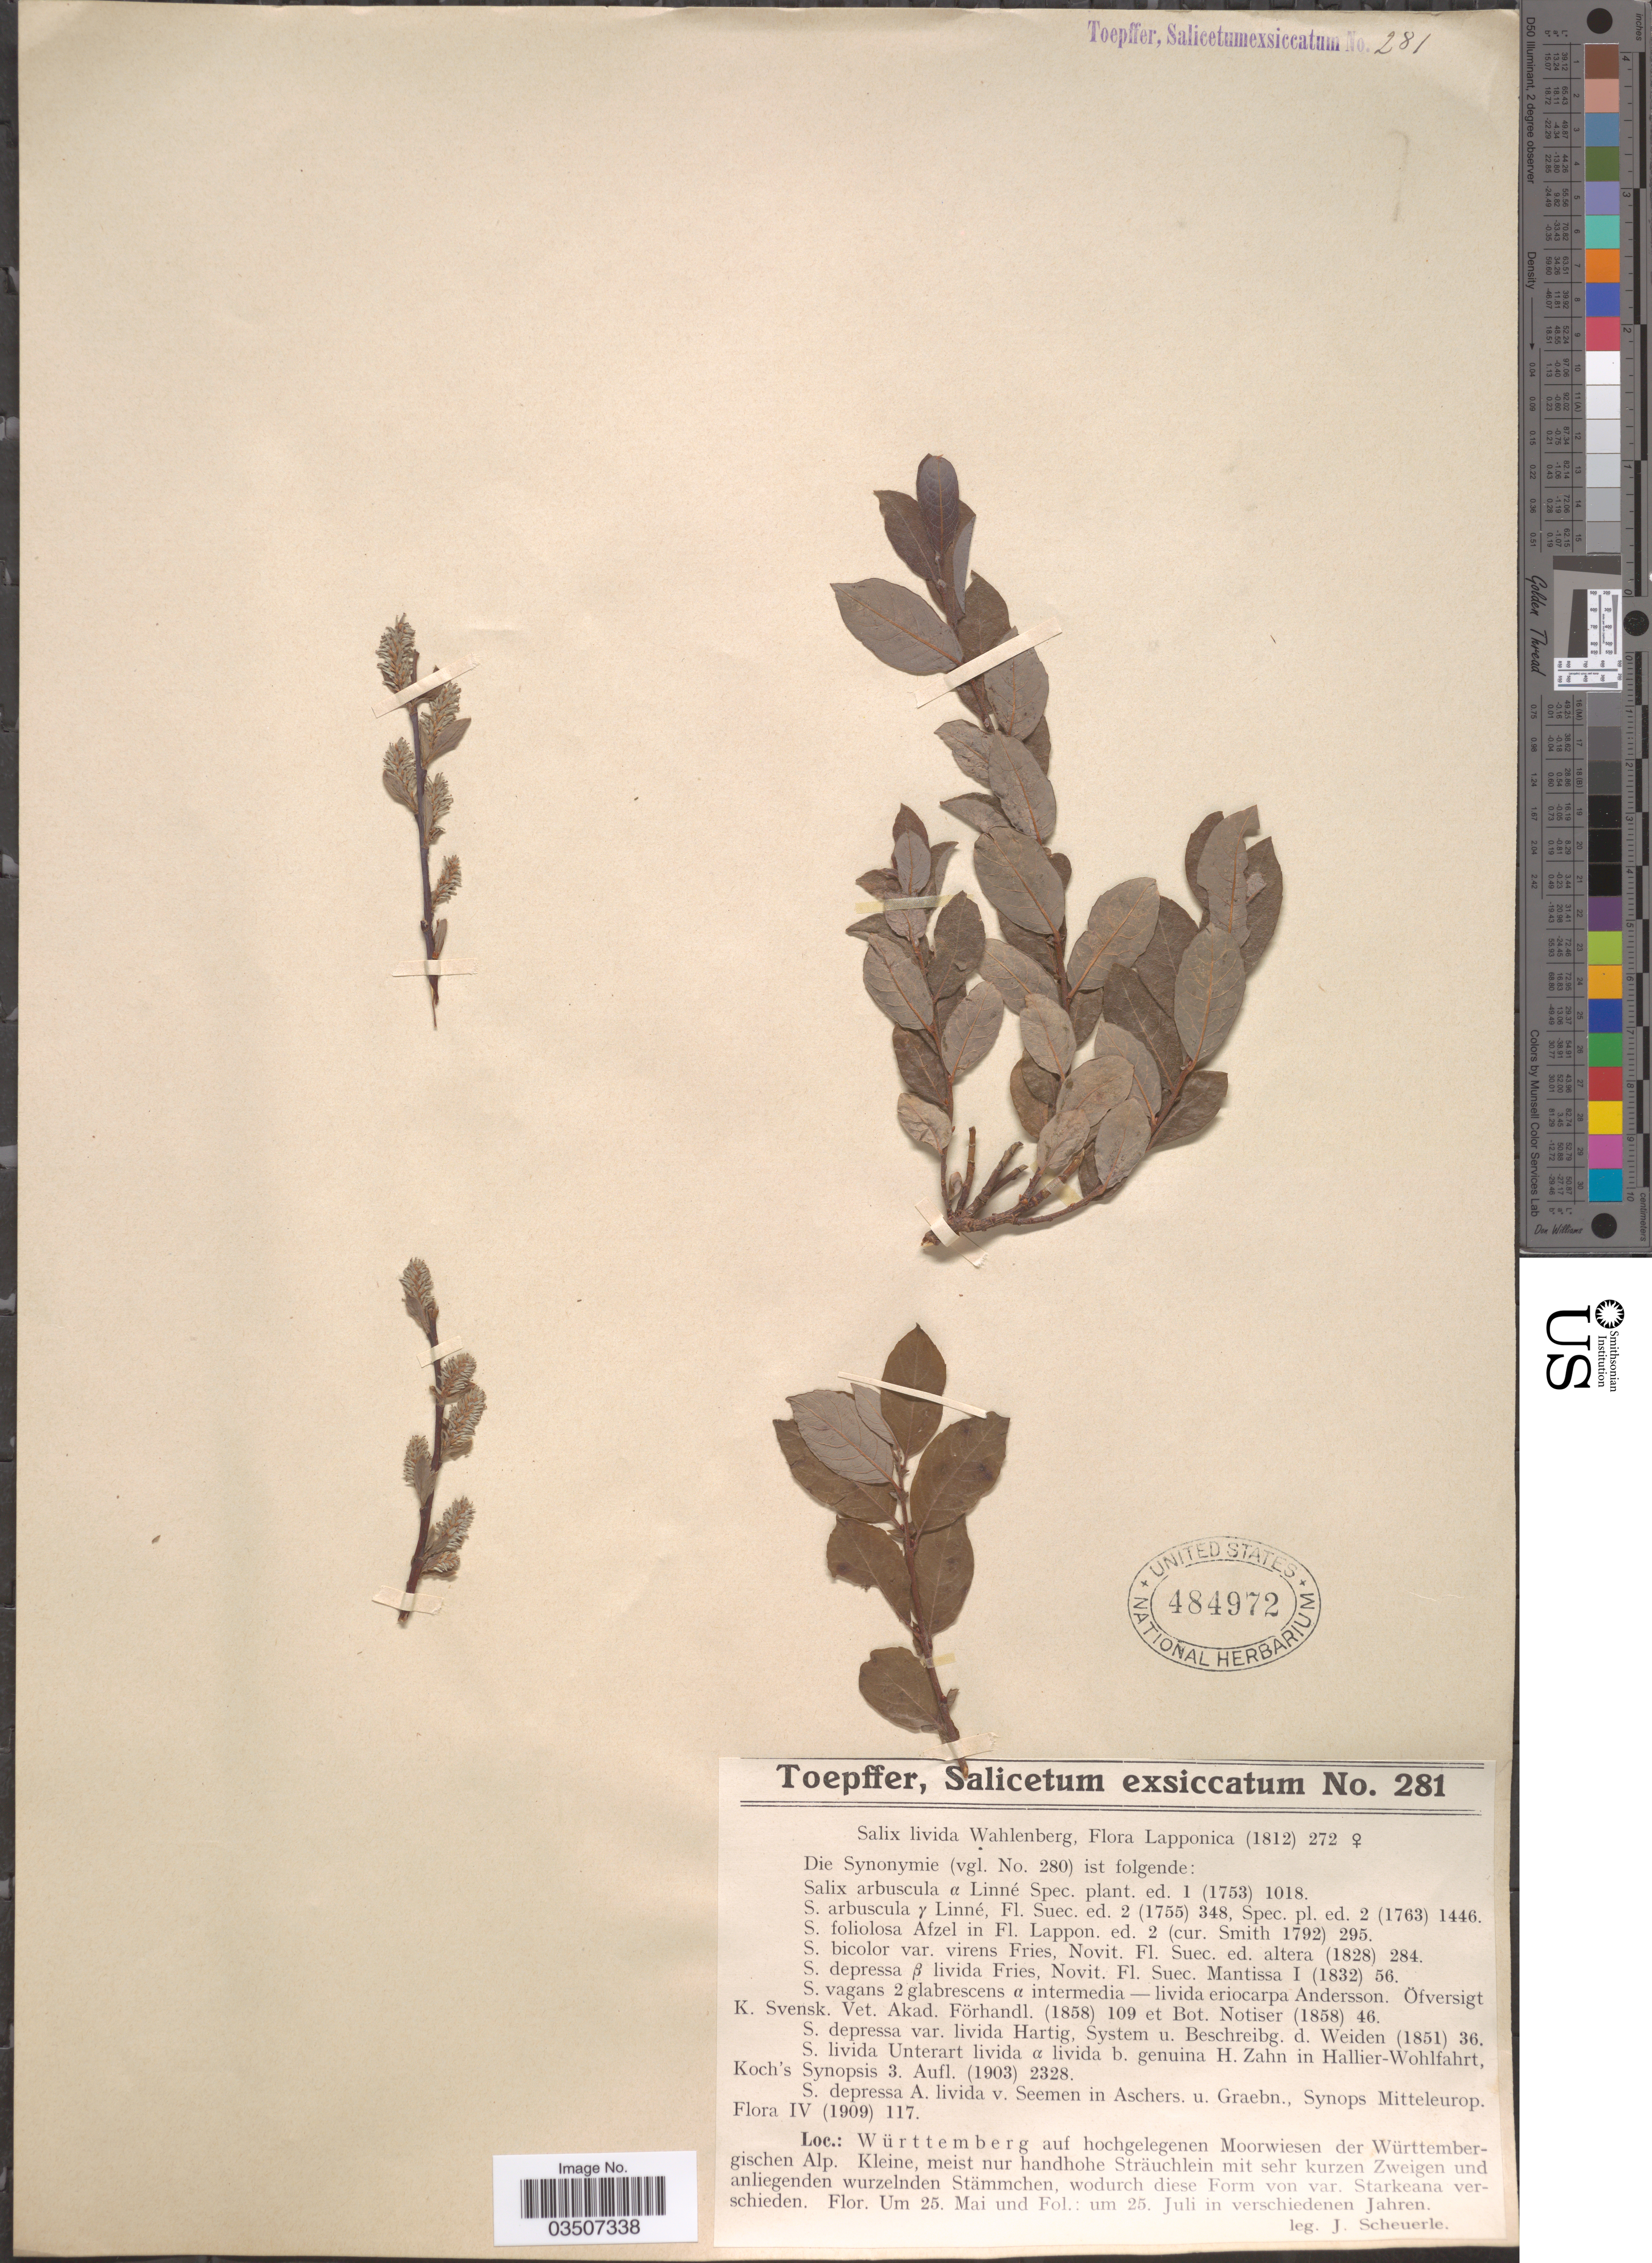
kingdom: Plantae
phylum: Tracheophyta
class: Magnoliopsida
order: Malpighiales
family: Salicaceae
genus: Salix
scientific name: Salix starkeana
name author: Willd.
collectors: J. Scheuerle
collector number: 281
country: Germany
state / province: Baden-Württemberg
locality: Württemberg auf hochgelegenen Moorwiesen der Württembergischen Alp. Kleine, meist nur handhohe Sträuchlein mit sehr kurzen Zweigen und anliegenden wurzelnden Stämmchen.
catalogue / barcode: US 484972